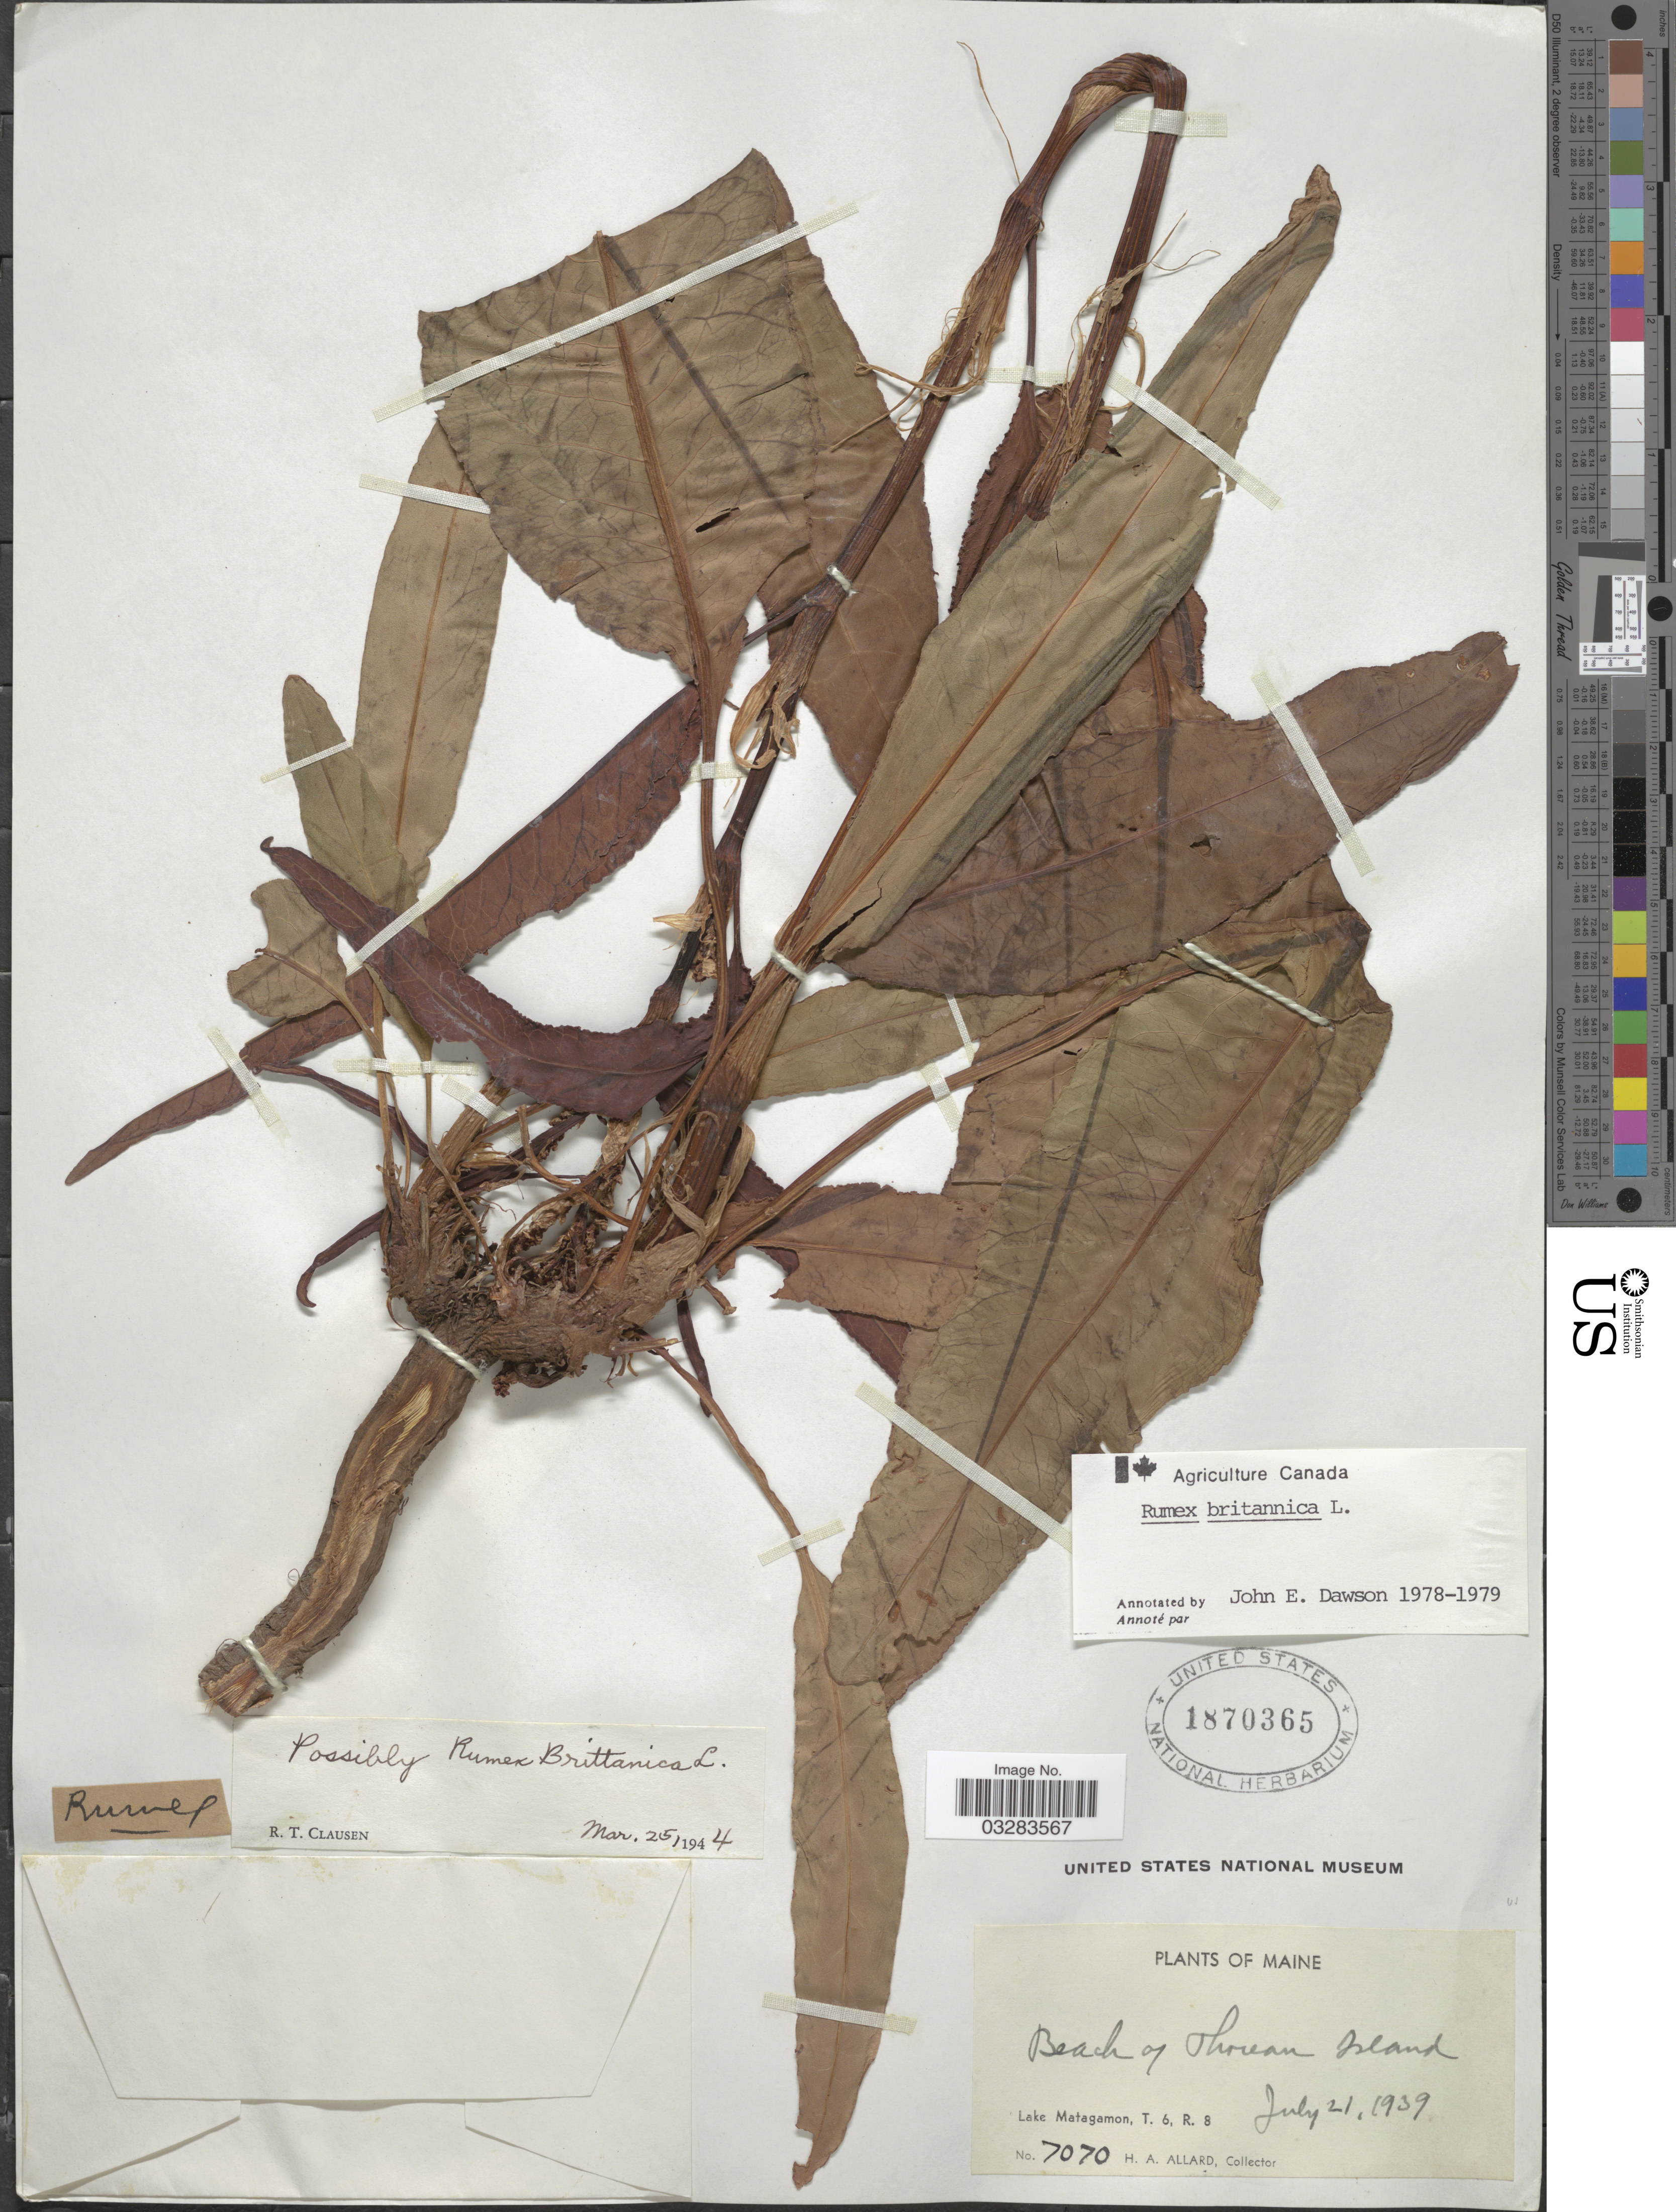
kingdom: Plantae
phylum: Tracheophyta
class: Magnoliopsida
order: Caryophyllales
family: Polygonaceae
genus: Rumex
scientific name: Rumex britannica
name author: L.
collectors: H. A. Allard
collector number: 7070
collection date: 1939-07-21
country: United States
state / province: Maine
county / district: Piscataquis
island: Thoreau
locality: Beach of Thoreau Island. Lake Matagamon, T. 6, R. 8.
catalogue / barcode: US 1870365